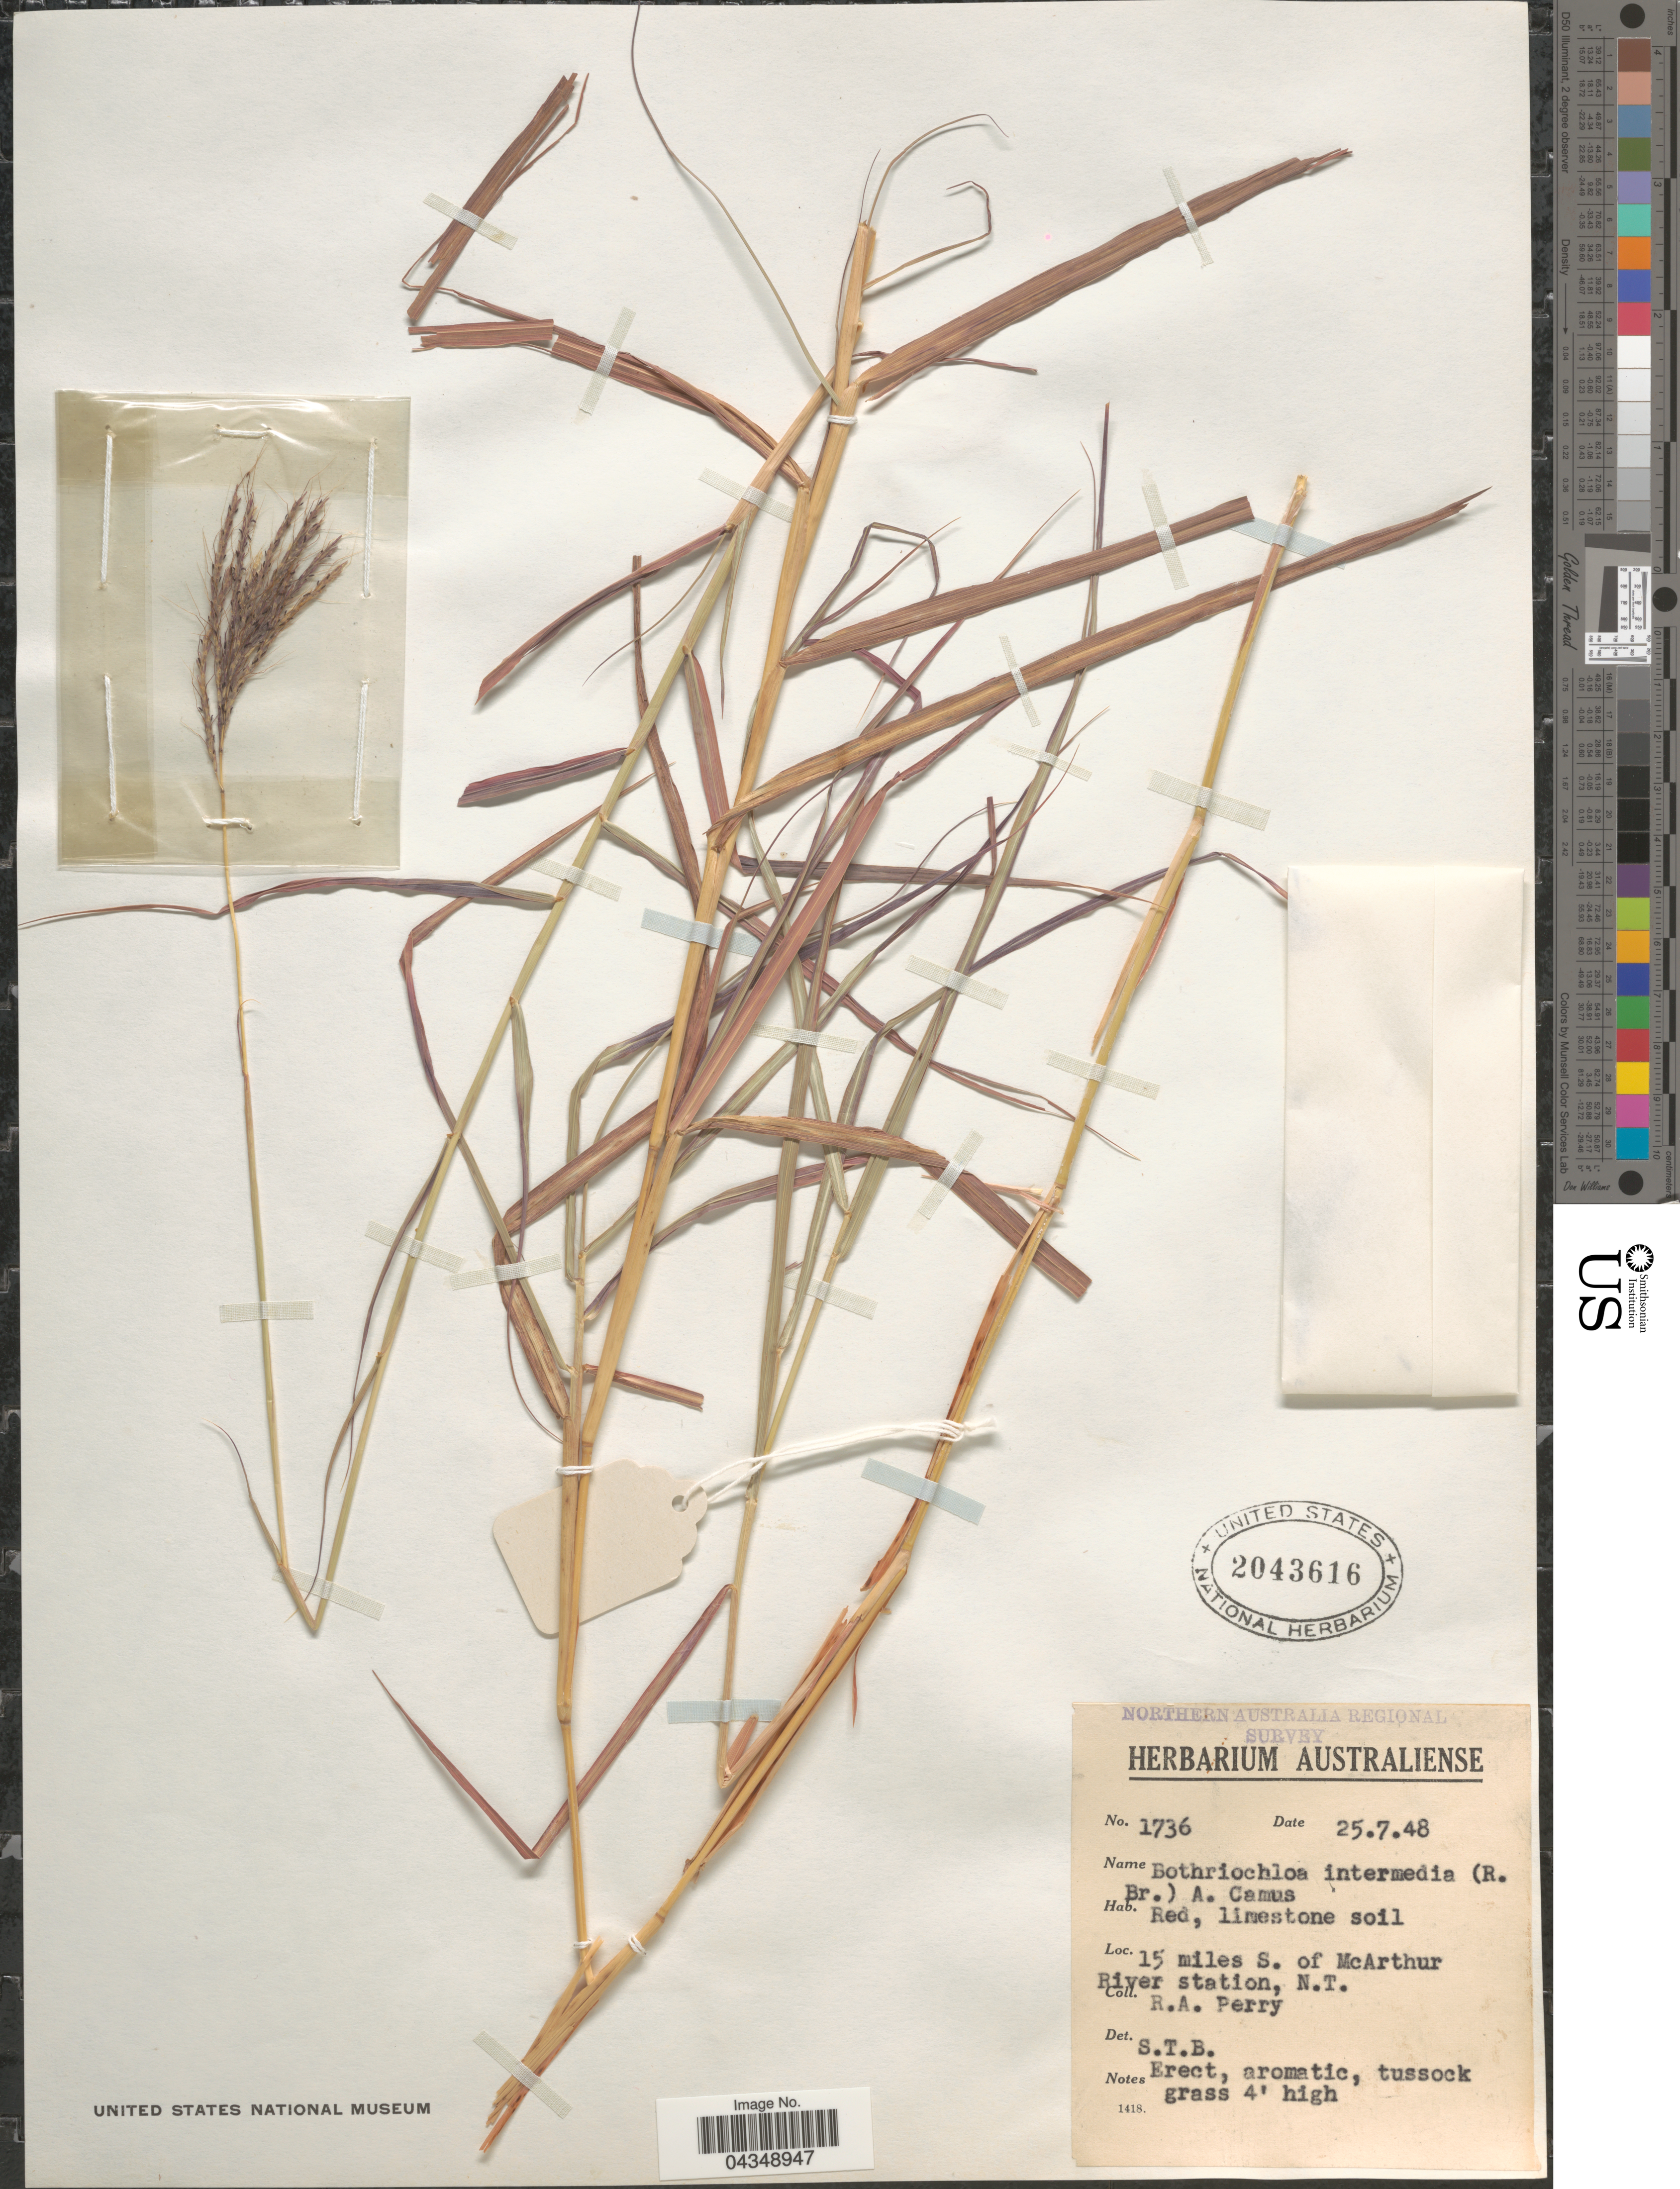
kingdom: Plantae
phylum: Tracheophyta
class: Liliopsida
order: Poales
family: Poaceae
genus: Bothriochloa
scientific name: Bothriochloa bladhii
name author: (Retz.) S.T. Blake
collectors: Perry, R. A.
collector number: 1736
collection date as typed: Transcribed d/m/y: 25/7/48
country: Australia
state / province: Northern Territory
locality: Northern Australia Regional Survey. 15 miles S. of McArthur River station, N.T.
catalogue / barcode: US 2043616